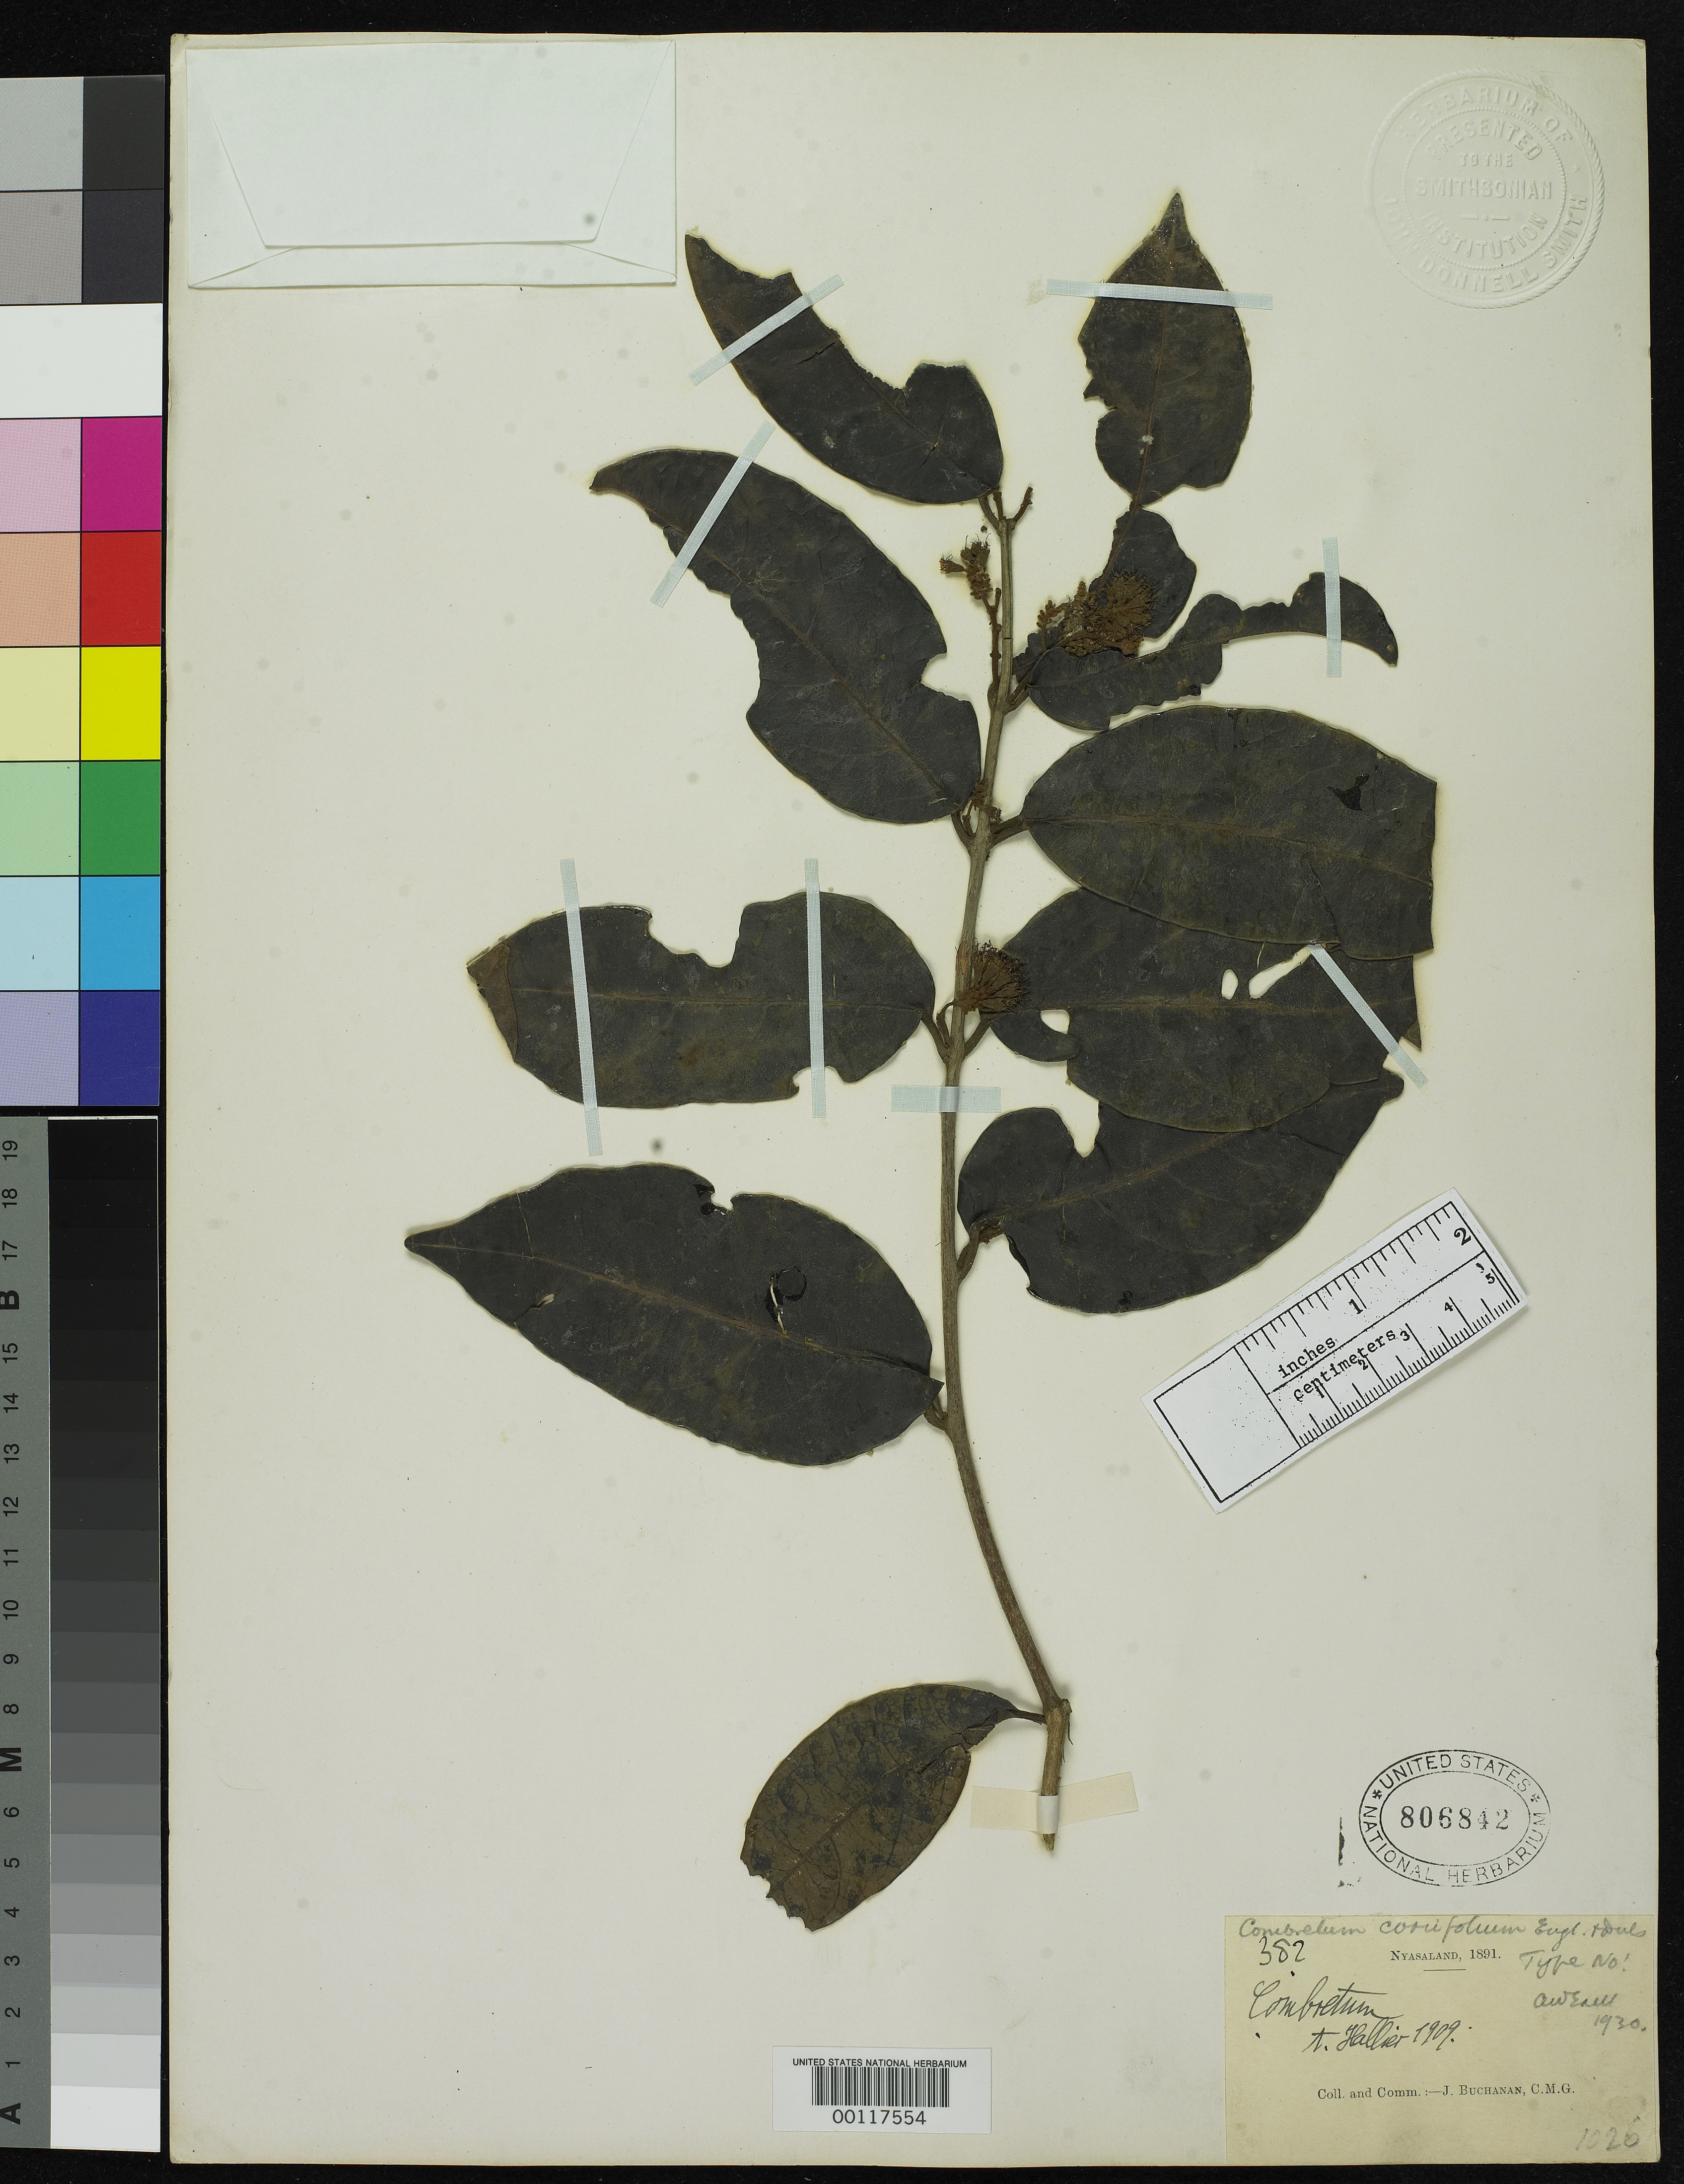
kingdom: Plantae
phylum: Tracheophyta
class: Magnoliopsida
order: Myrtales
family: Combretaceae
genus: Combretum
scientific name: Combretum coriifolium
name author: Engl. & Diels in Engl.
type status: Type Collection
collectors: J. Buchanan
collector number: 382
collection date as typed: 1891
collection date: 1891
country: Malawi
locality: Ohne Nahere Standortsangabe.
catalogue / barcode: US 806842